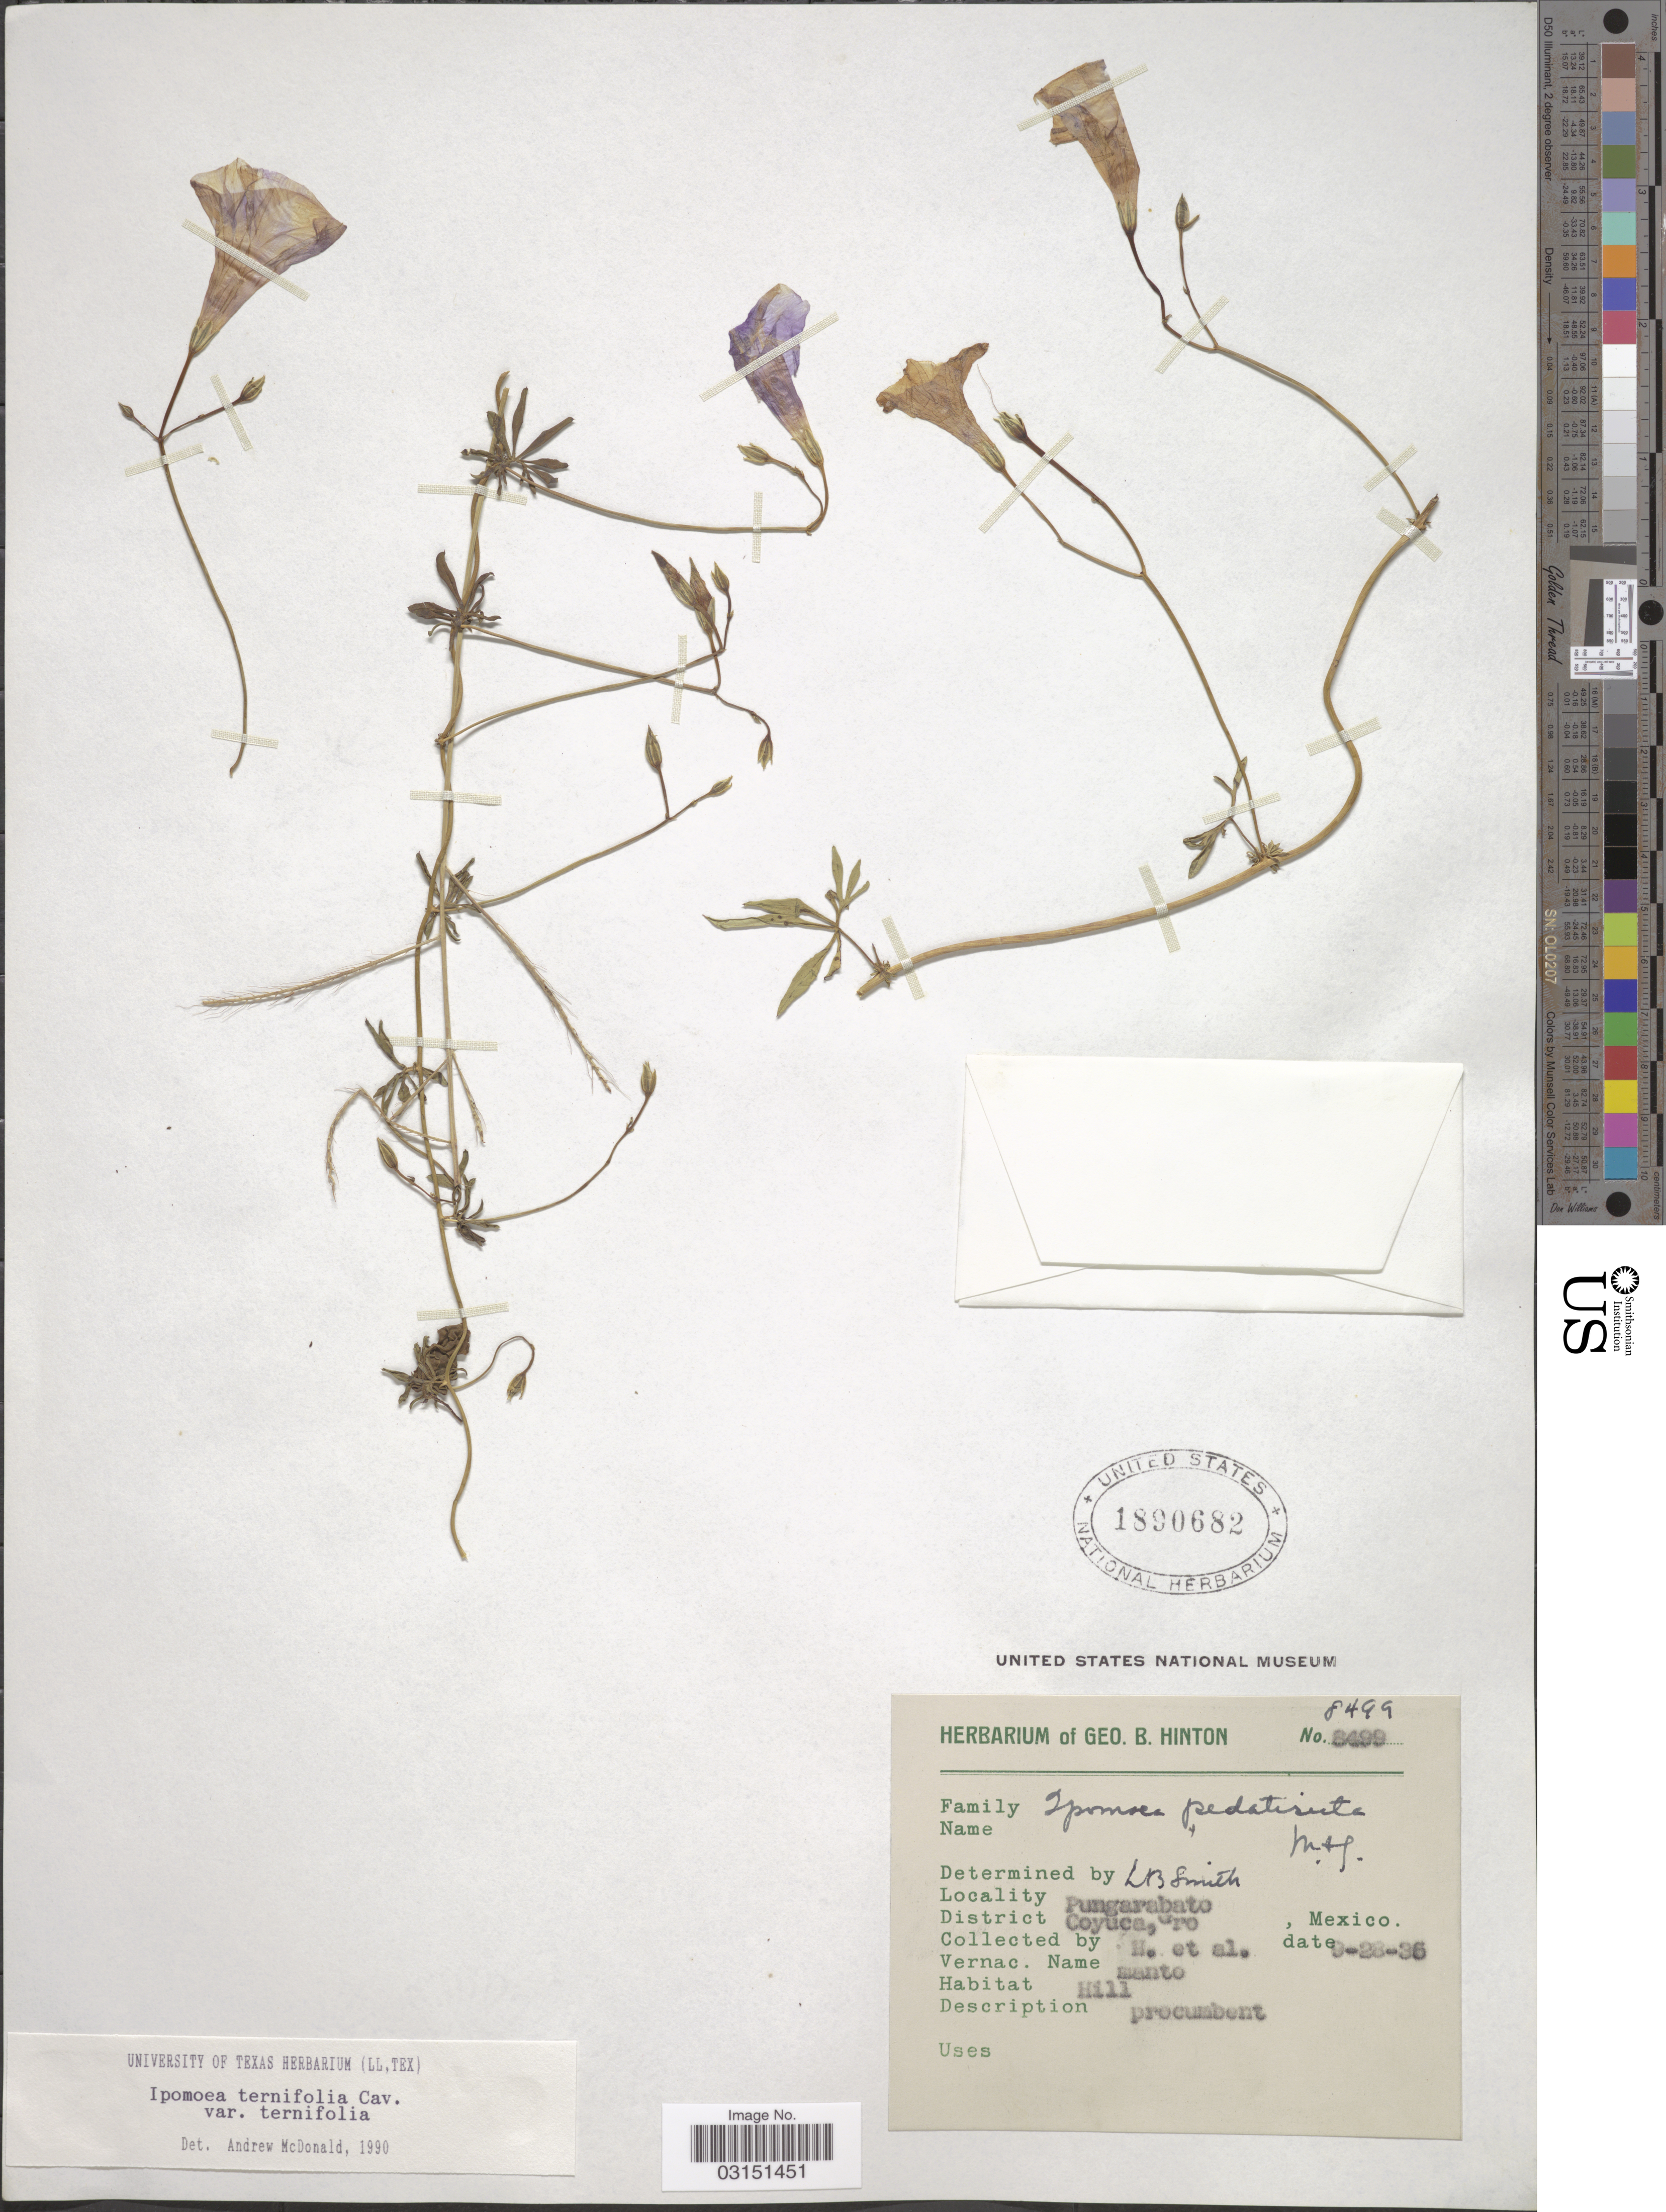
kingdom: Plantae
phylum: Tracheophyta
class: Magnoliopsida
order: Solanales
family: Convolvulaceae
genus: Ipomoea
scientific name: Ipomoea ternifolia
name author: Cav.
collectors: G. B. Hinton & et al.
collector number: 8499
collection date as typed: Transcribed d/m/y: 28/9/36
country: Mexico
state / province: Guerrero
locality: Pungarabato. District Coyuca, Gro.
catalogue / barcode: US 1890682